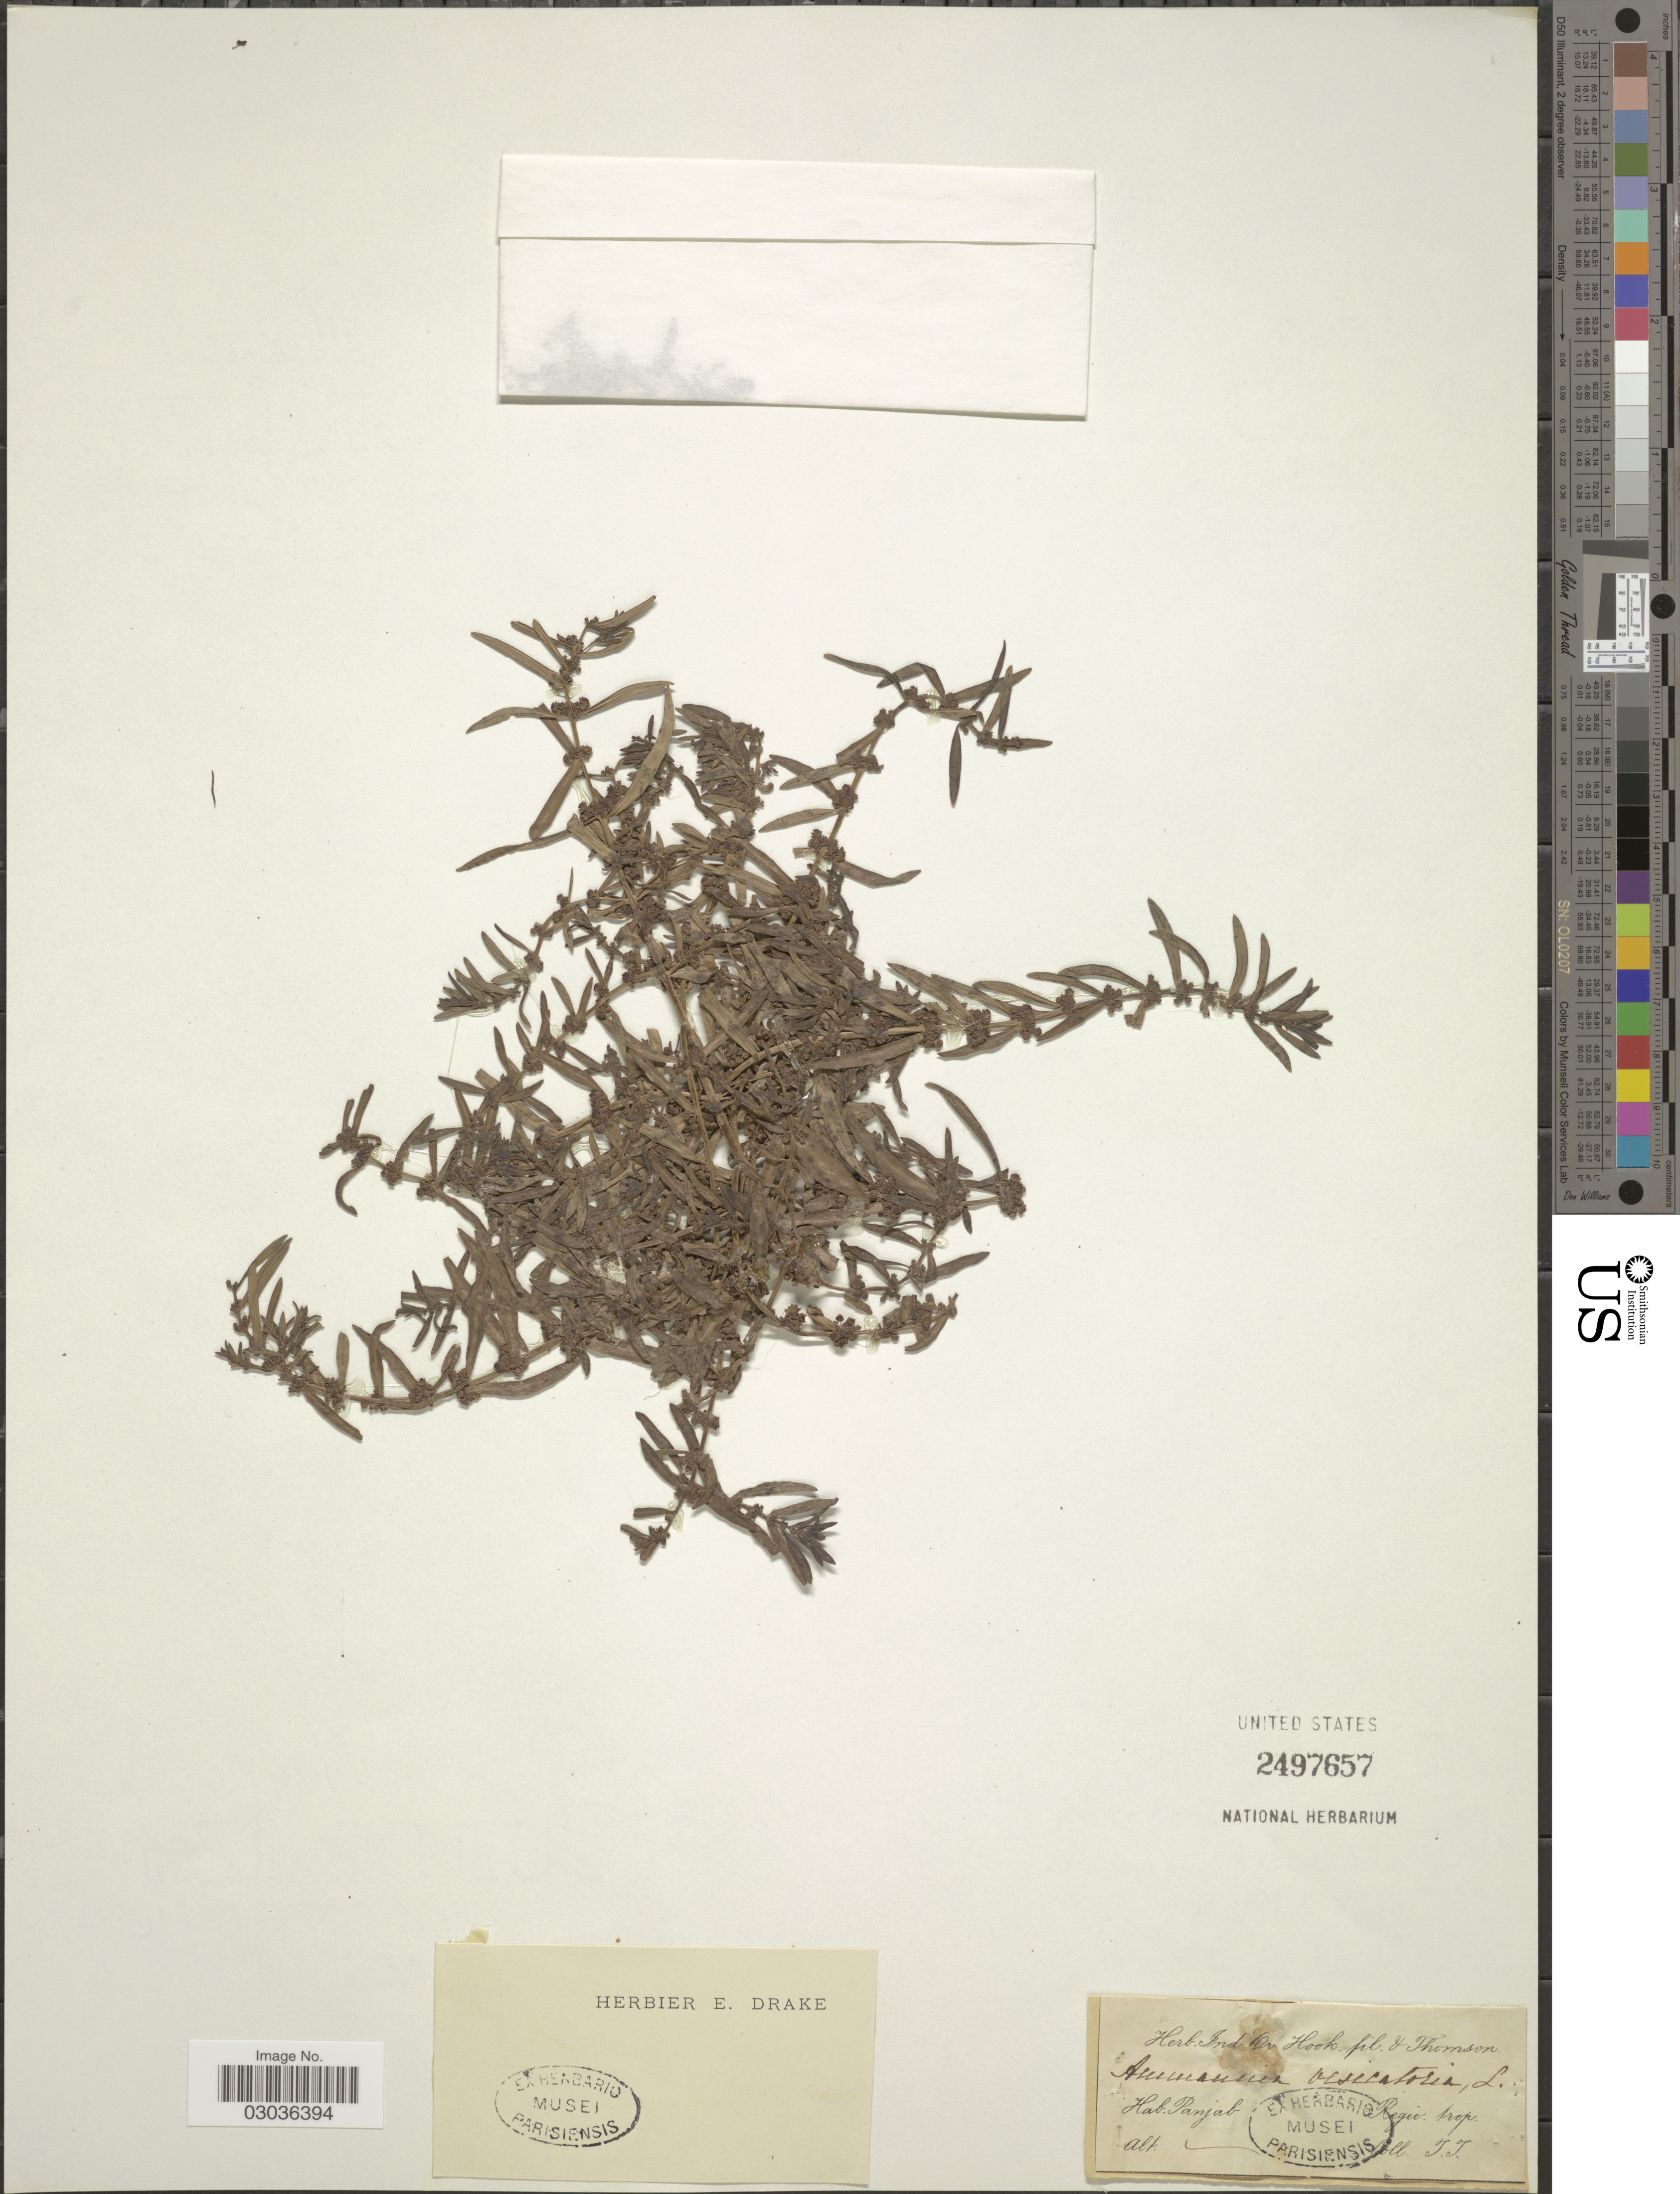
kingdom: Plantae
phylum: Tracheophyta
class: Magnoliopsida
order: Myrtales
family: Lythraceae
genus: Ammannia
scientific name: Ammannia vescicatoria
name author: Roxb.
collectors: T. Thomson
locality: Panjab. Regio. trop.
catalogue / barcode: US 2497657